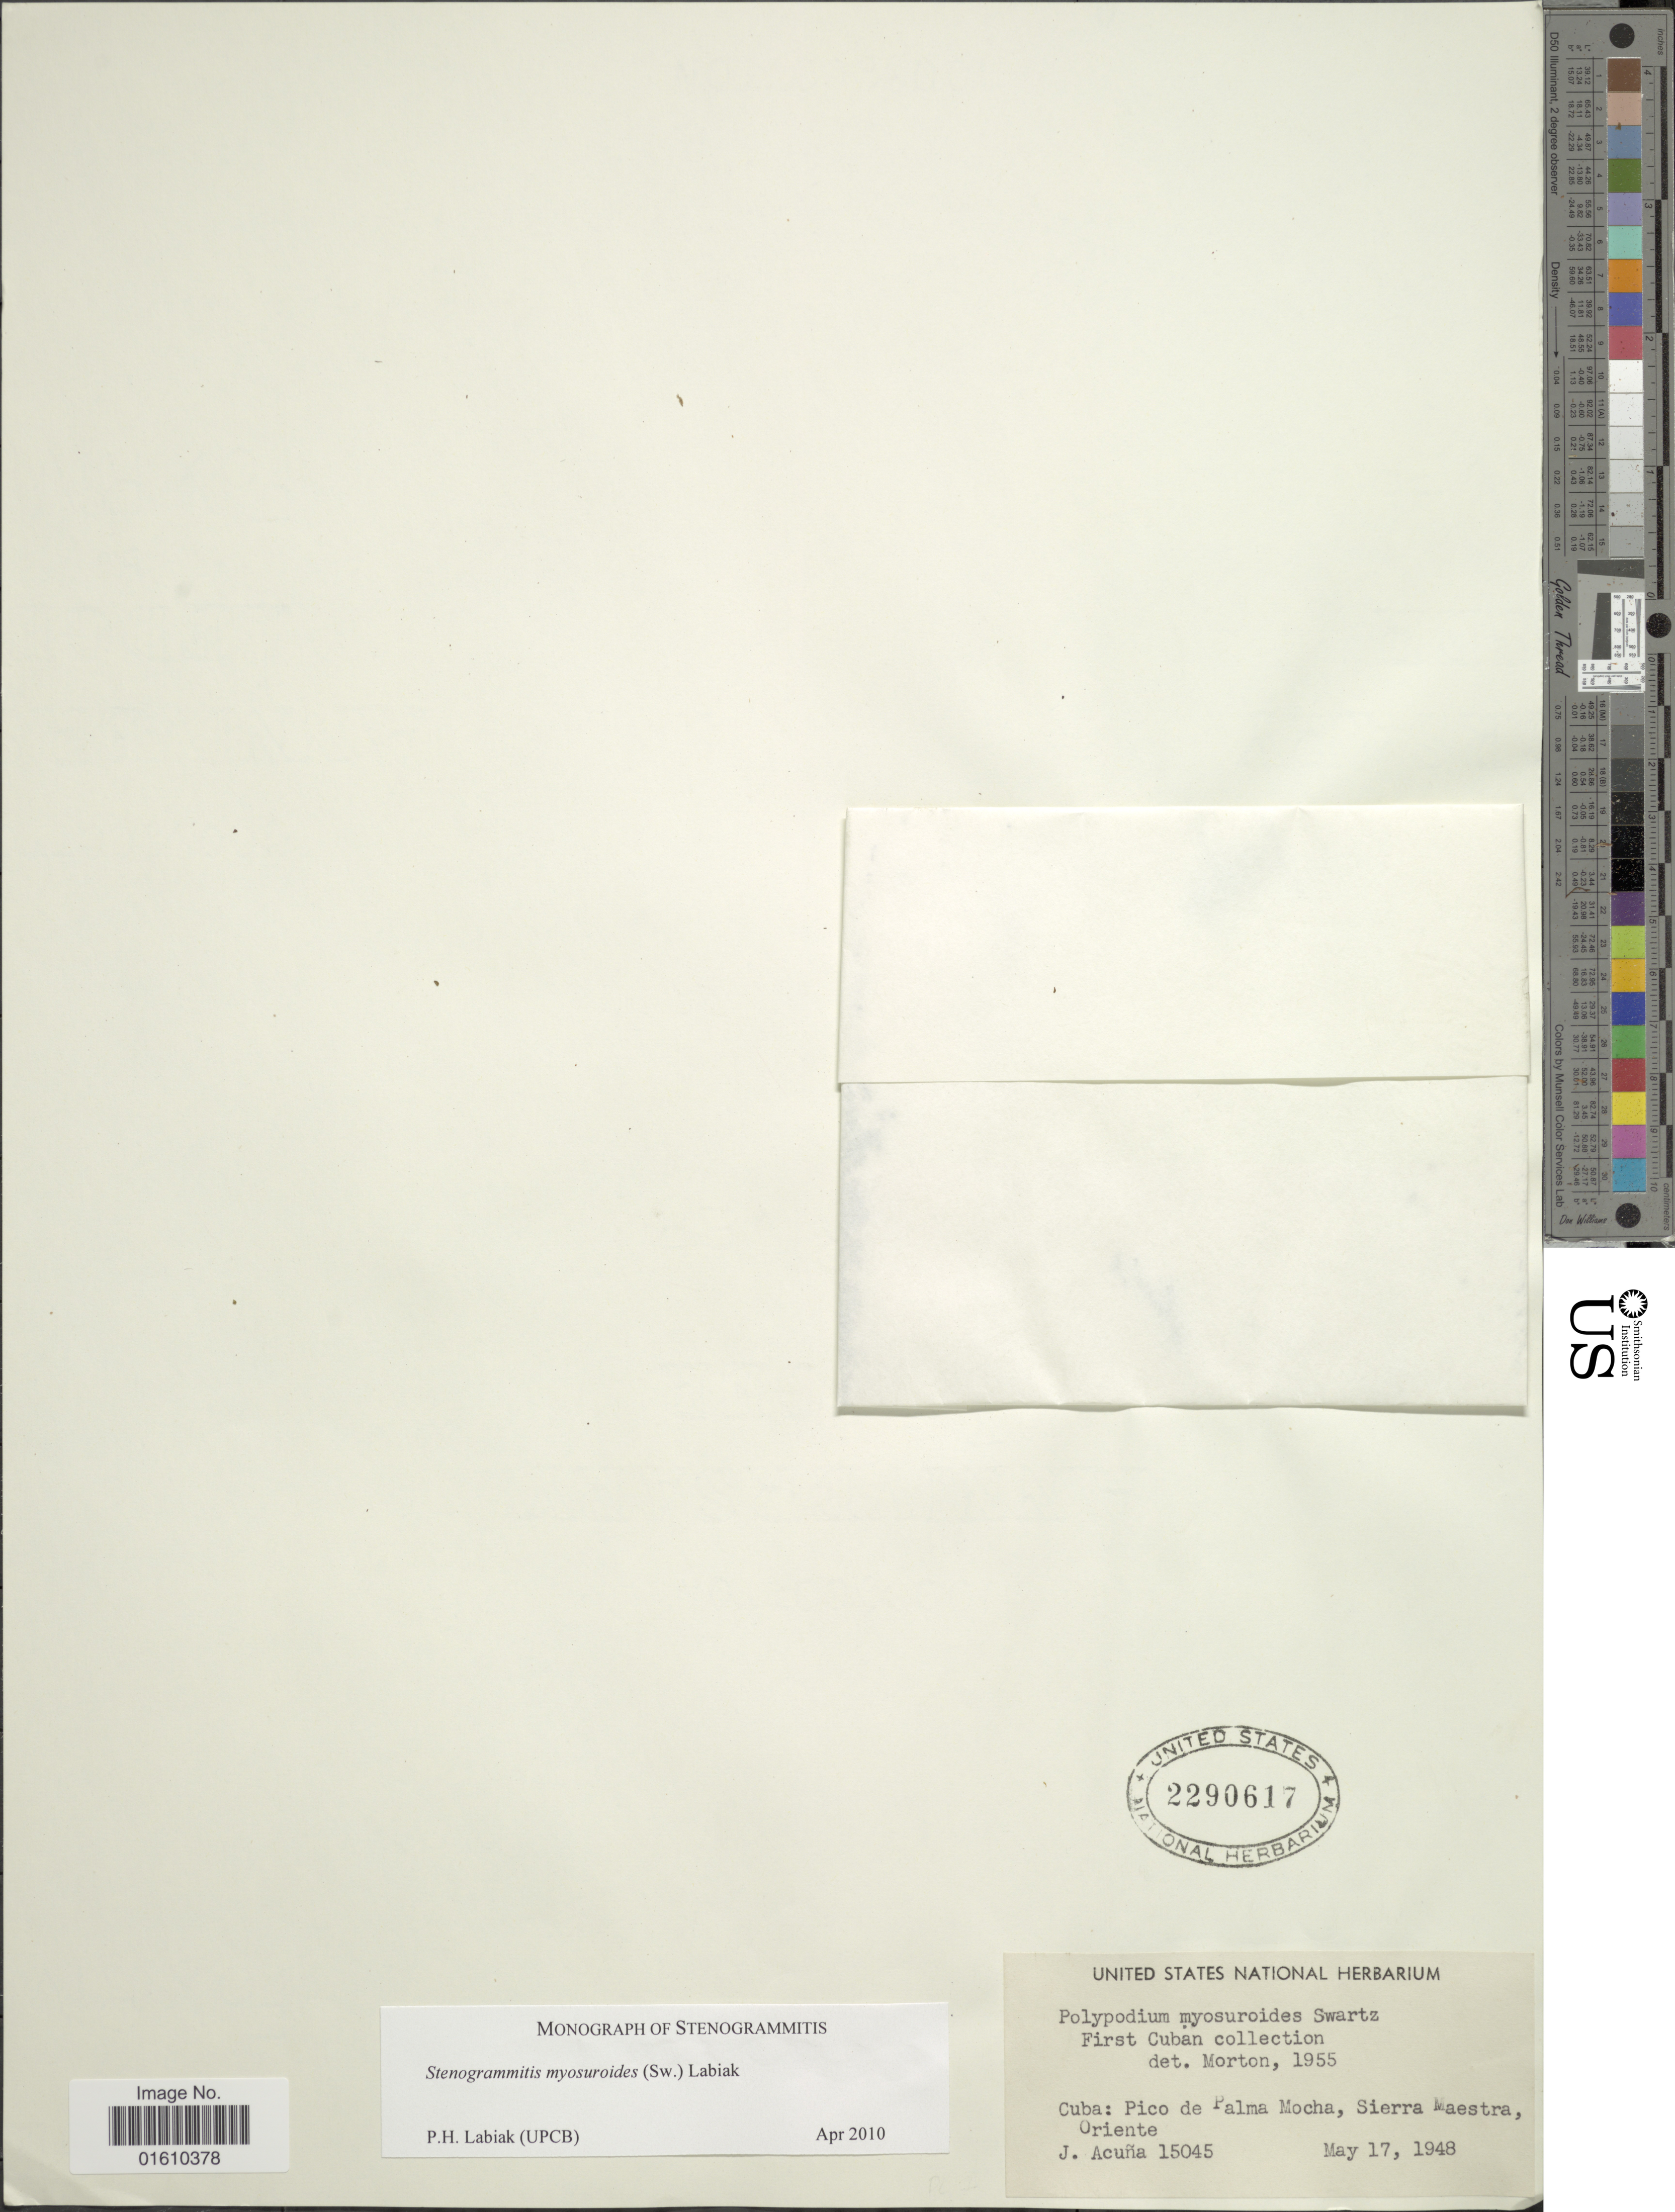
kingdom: Plantae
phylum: Tracheophyta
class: Polypodiopsida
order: Polypodiales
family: Polypodiaceae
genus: Stenogrammitis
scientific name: Stenogrammitis myosuroides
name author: (Sw.) Labiak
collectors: J. Acuña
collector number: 15045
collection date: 1948-05-17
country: Cuba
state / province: Oriente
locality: Pico de Palma Mocha, Sierra Maestra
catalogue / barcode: US 2290617